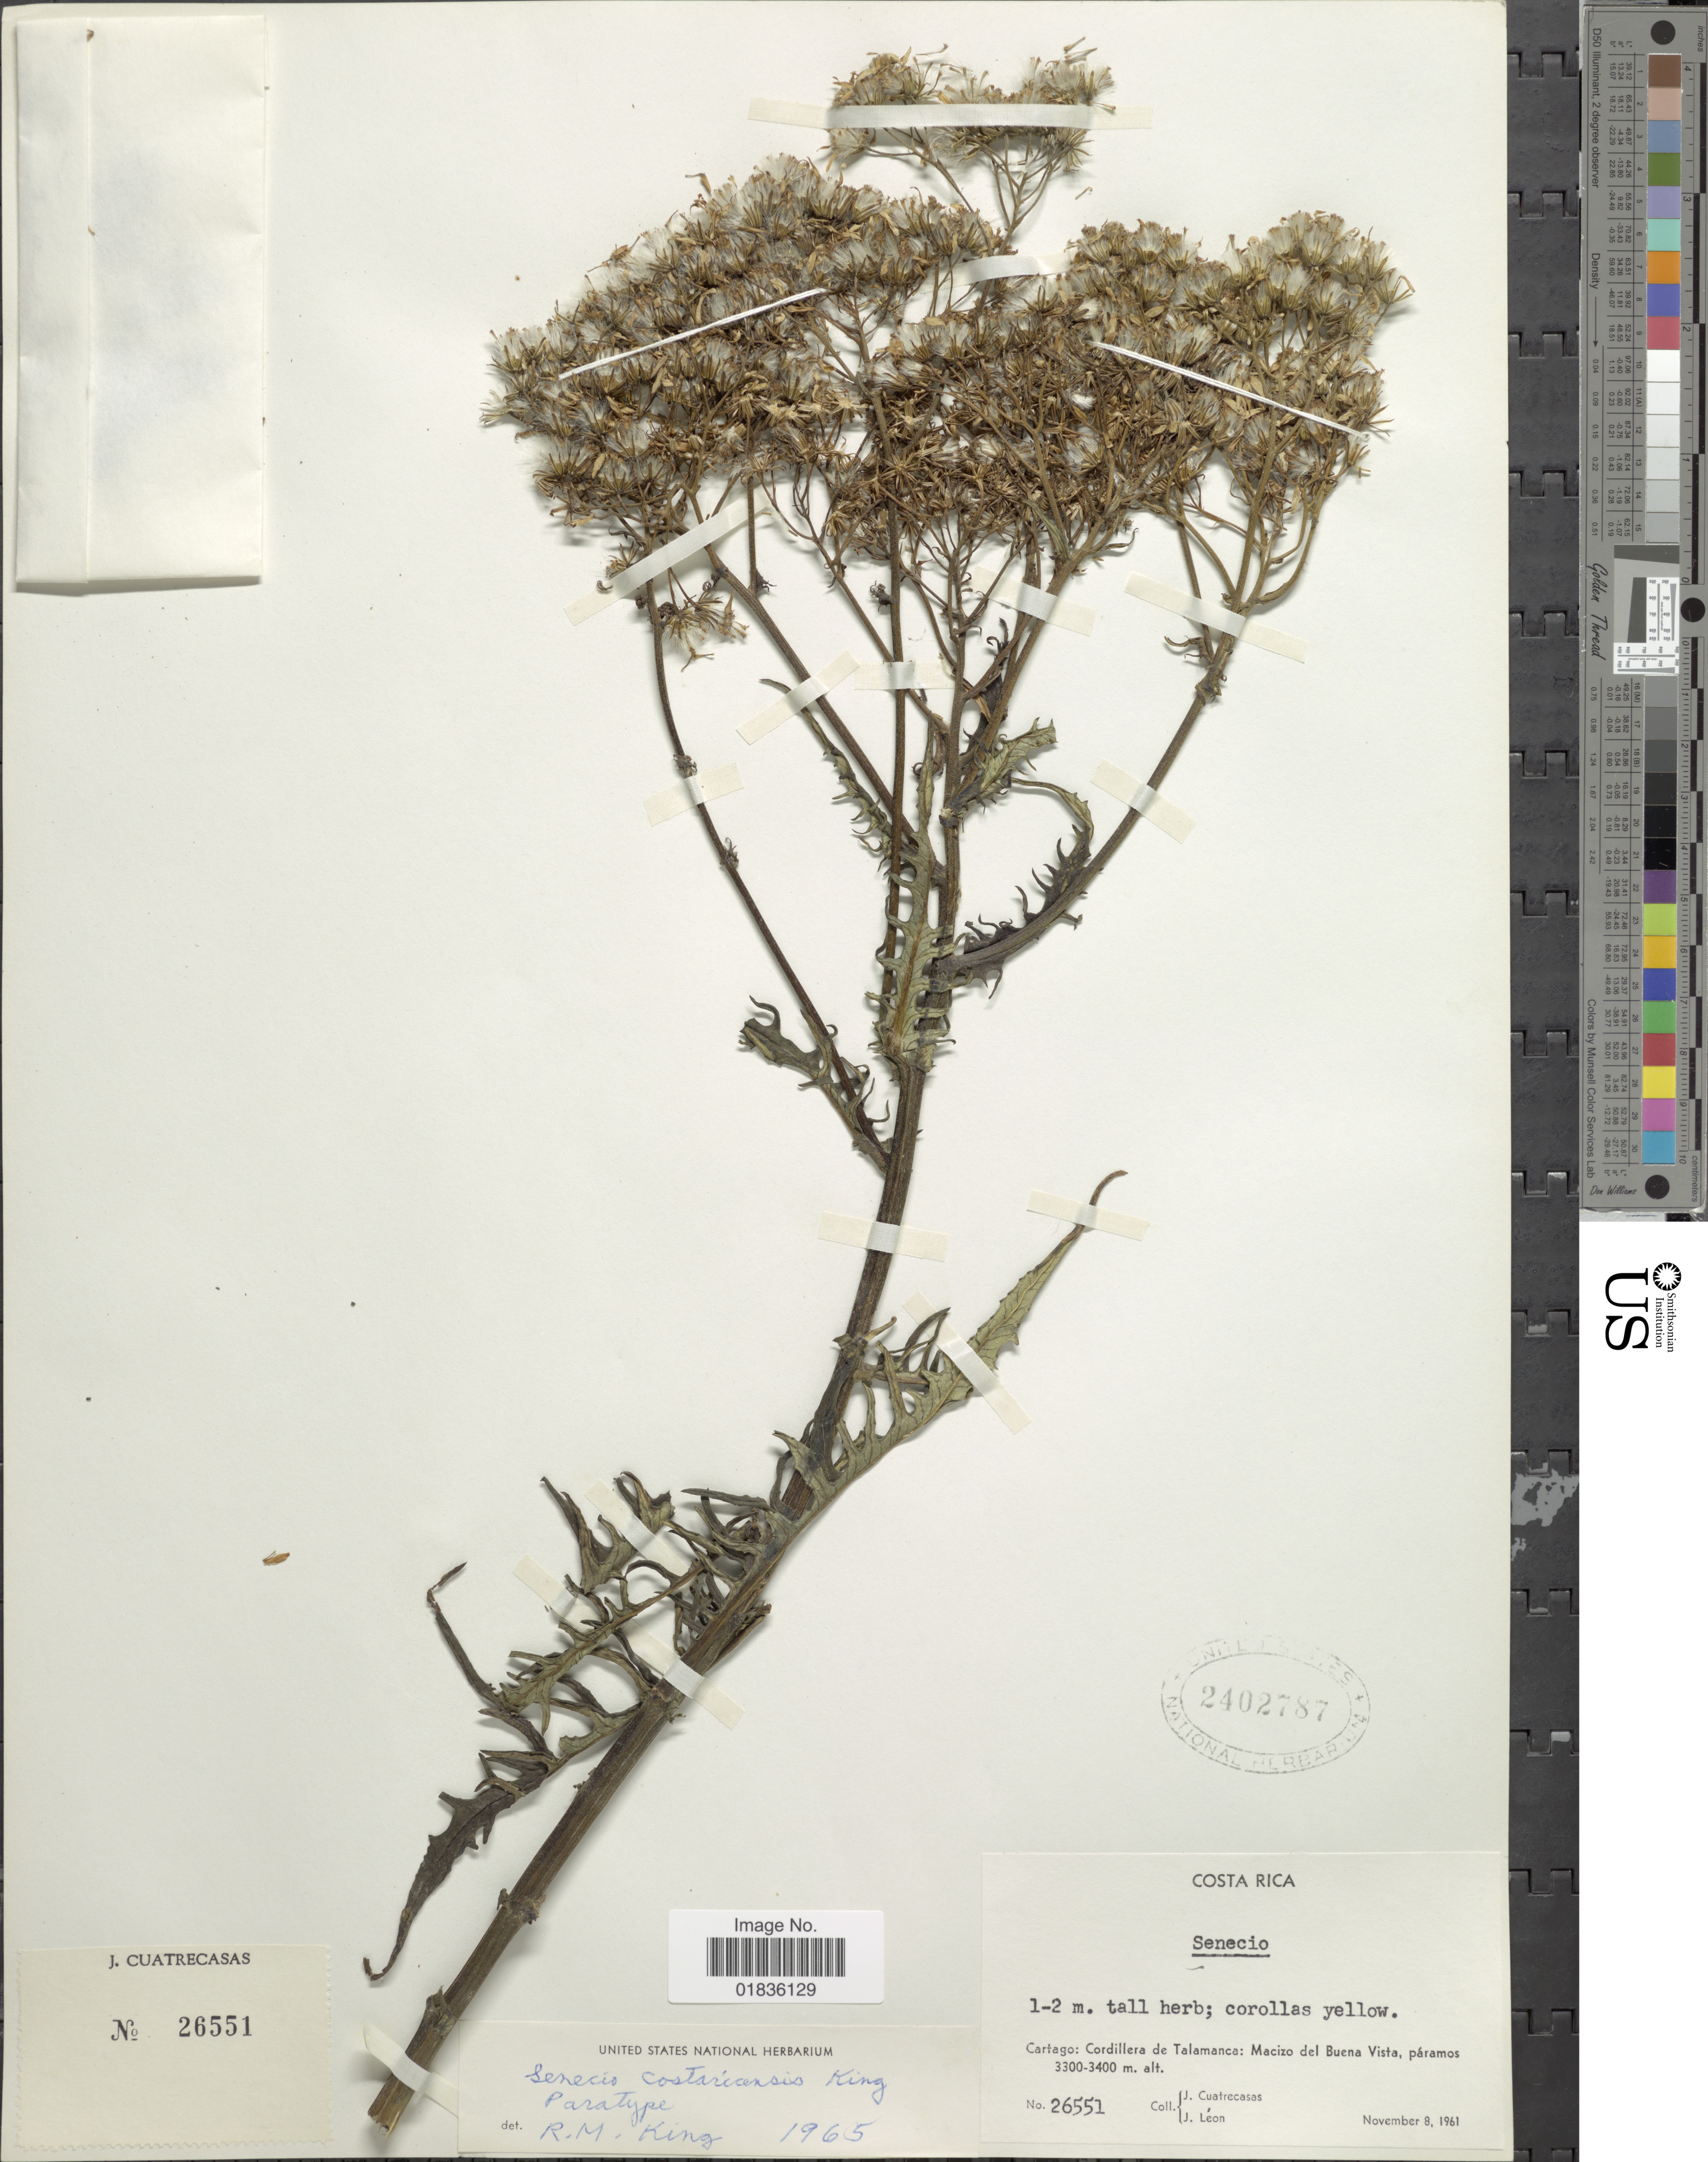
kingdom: Plantae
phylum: Tracheophyta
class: Magnoliopsida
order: Asterales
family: Asteraceae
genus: Senecio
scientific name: Senecio costaricensis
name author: R.M. King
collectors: J. Cuatrecasas & J. León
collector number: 26551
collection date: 1961-11-08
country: Costa Rica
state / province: Cartago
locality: Cordillera de Talamanca: Macizo del Buena Vista, paramos.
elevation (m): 3300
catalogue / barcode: US 2402787